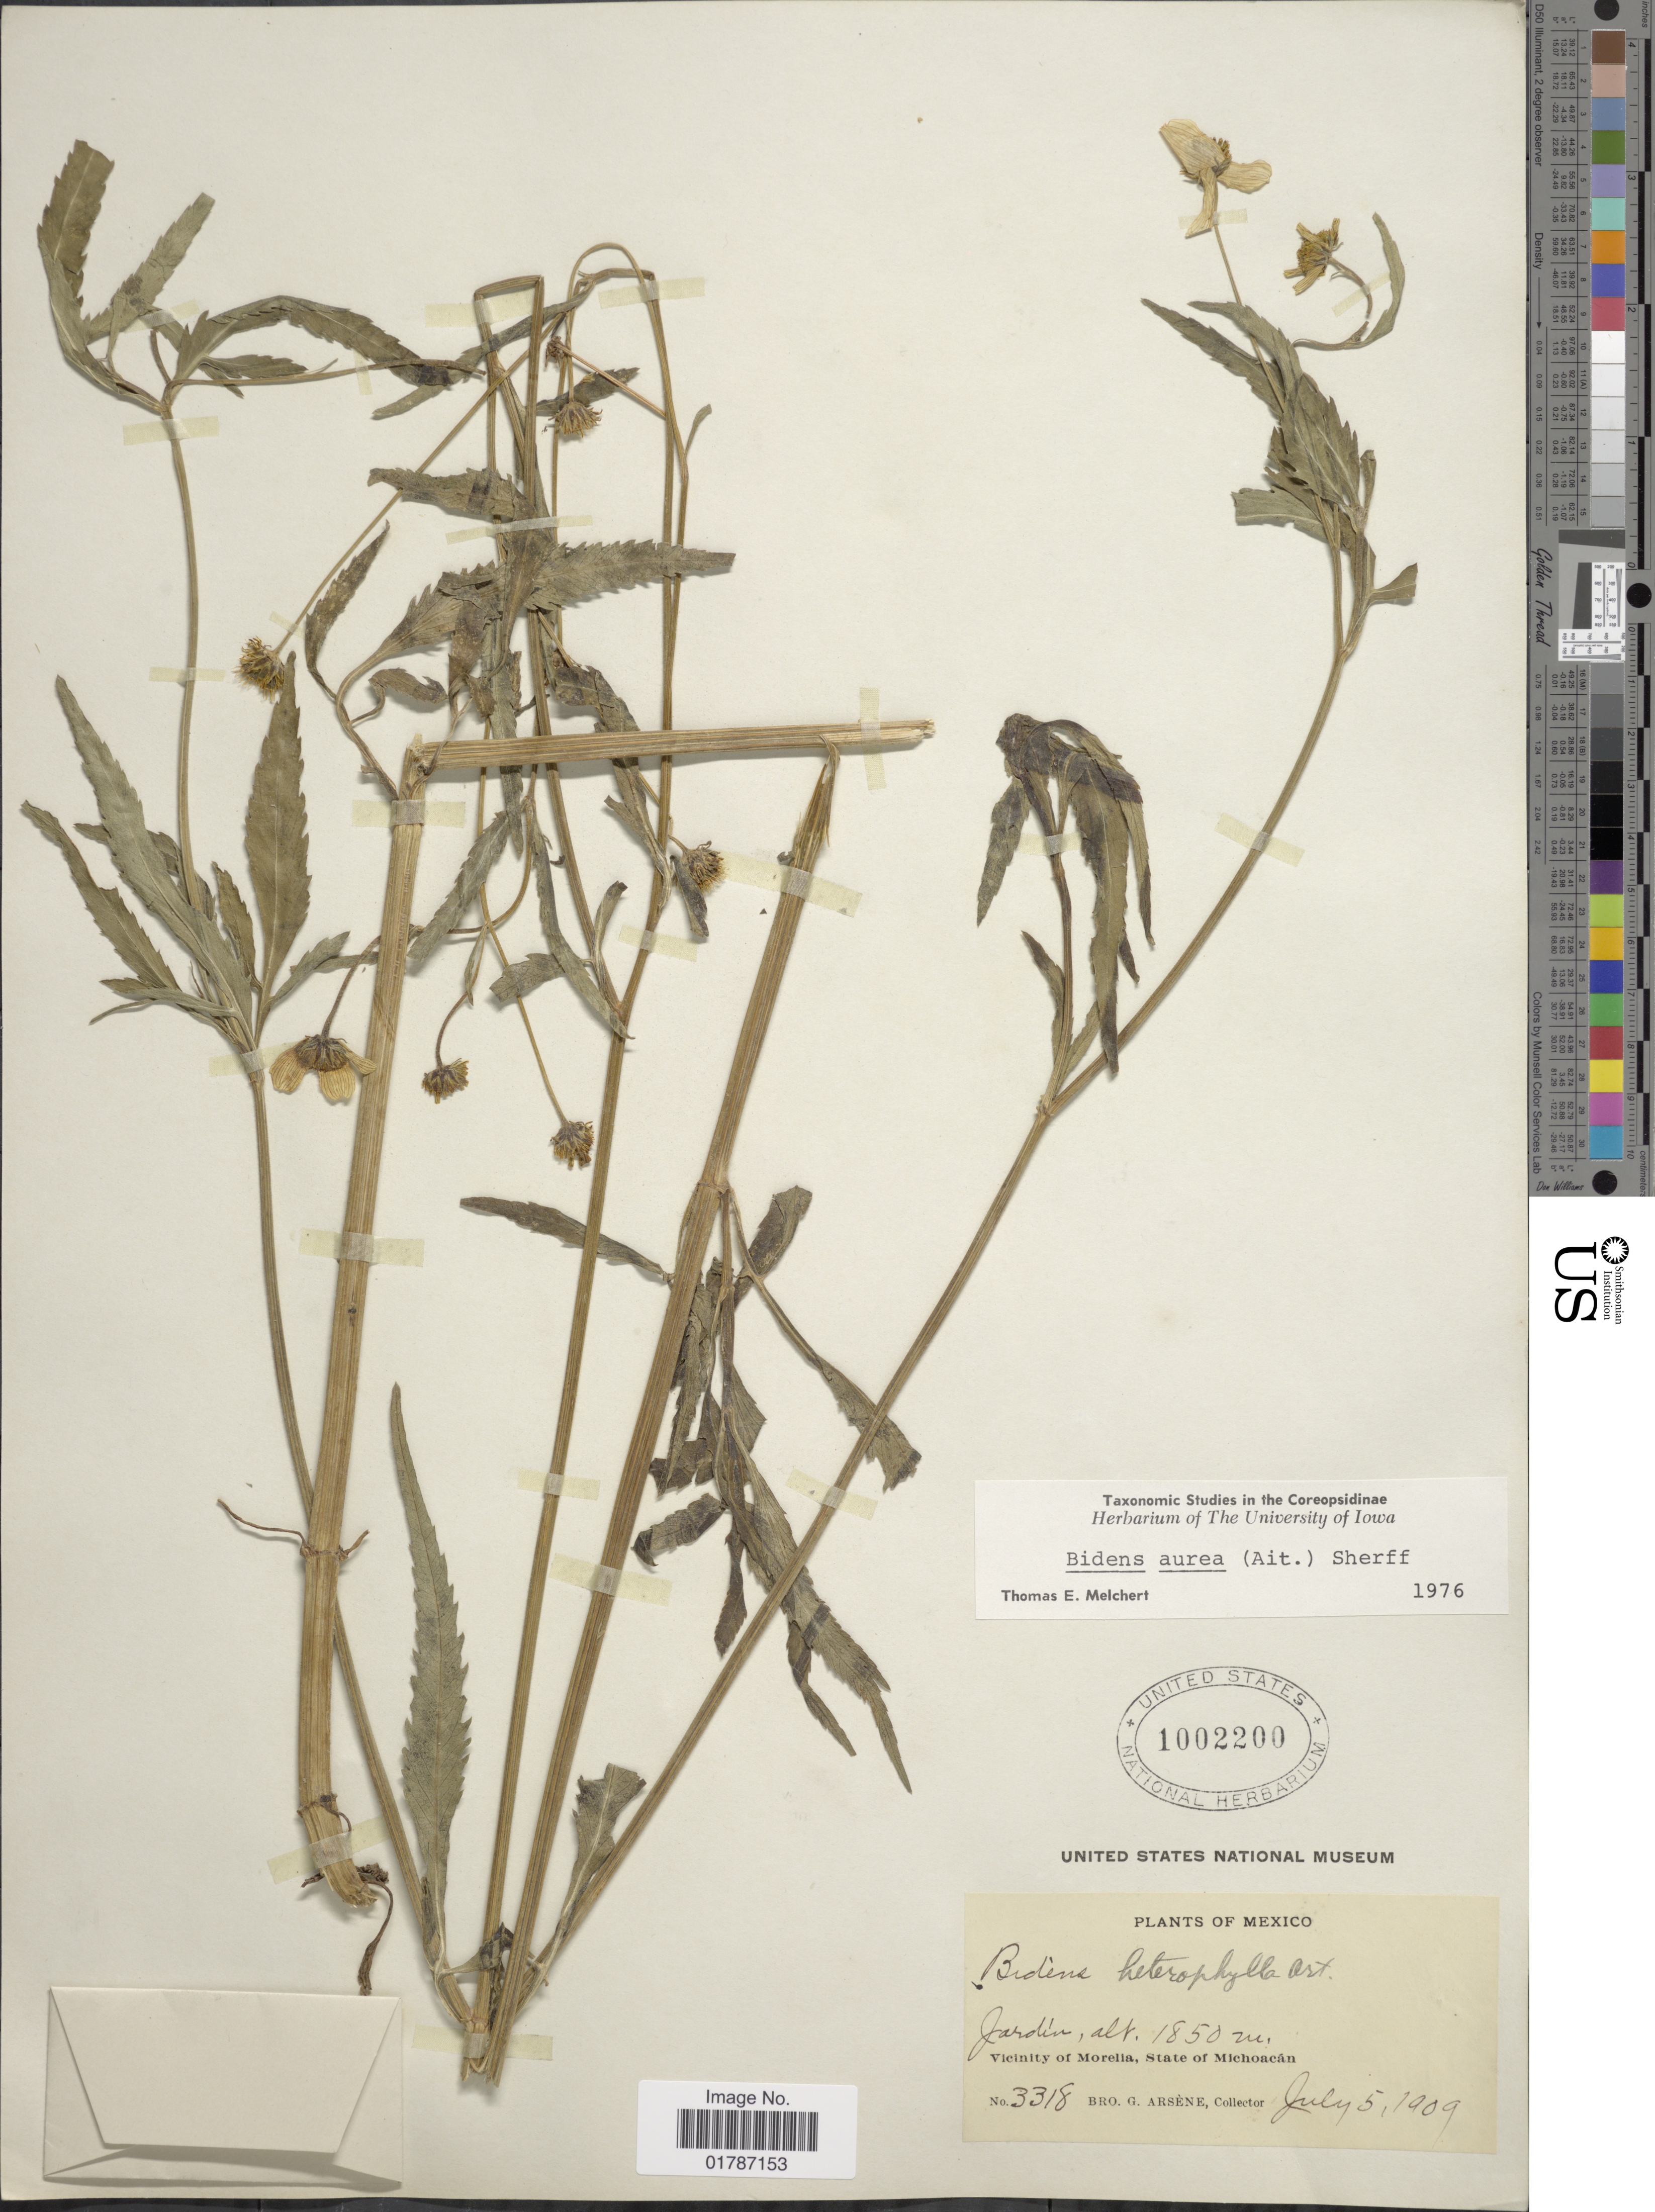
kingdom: Plantae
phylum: Tracheophyta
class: Magnoliopsida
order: Asterales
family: Asteraceae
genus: Bidens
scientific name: Bidens aurea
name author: (Aiton) Sherff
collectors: Bro. G. Arsène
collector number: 3318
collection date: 1909-07-05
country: Mexico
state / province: Michoacán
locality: Jardin, Vicinity of Morelia, State of Michoacan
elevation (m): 1850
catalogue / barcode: US 1002200